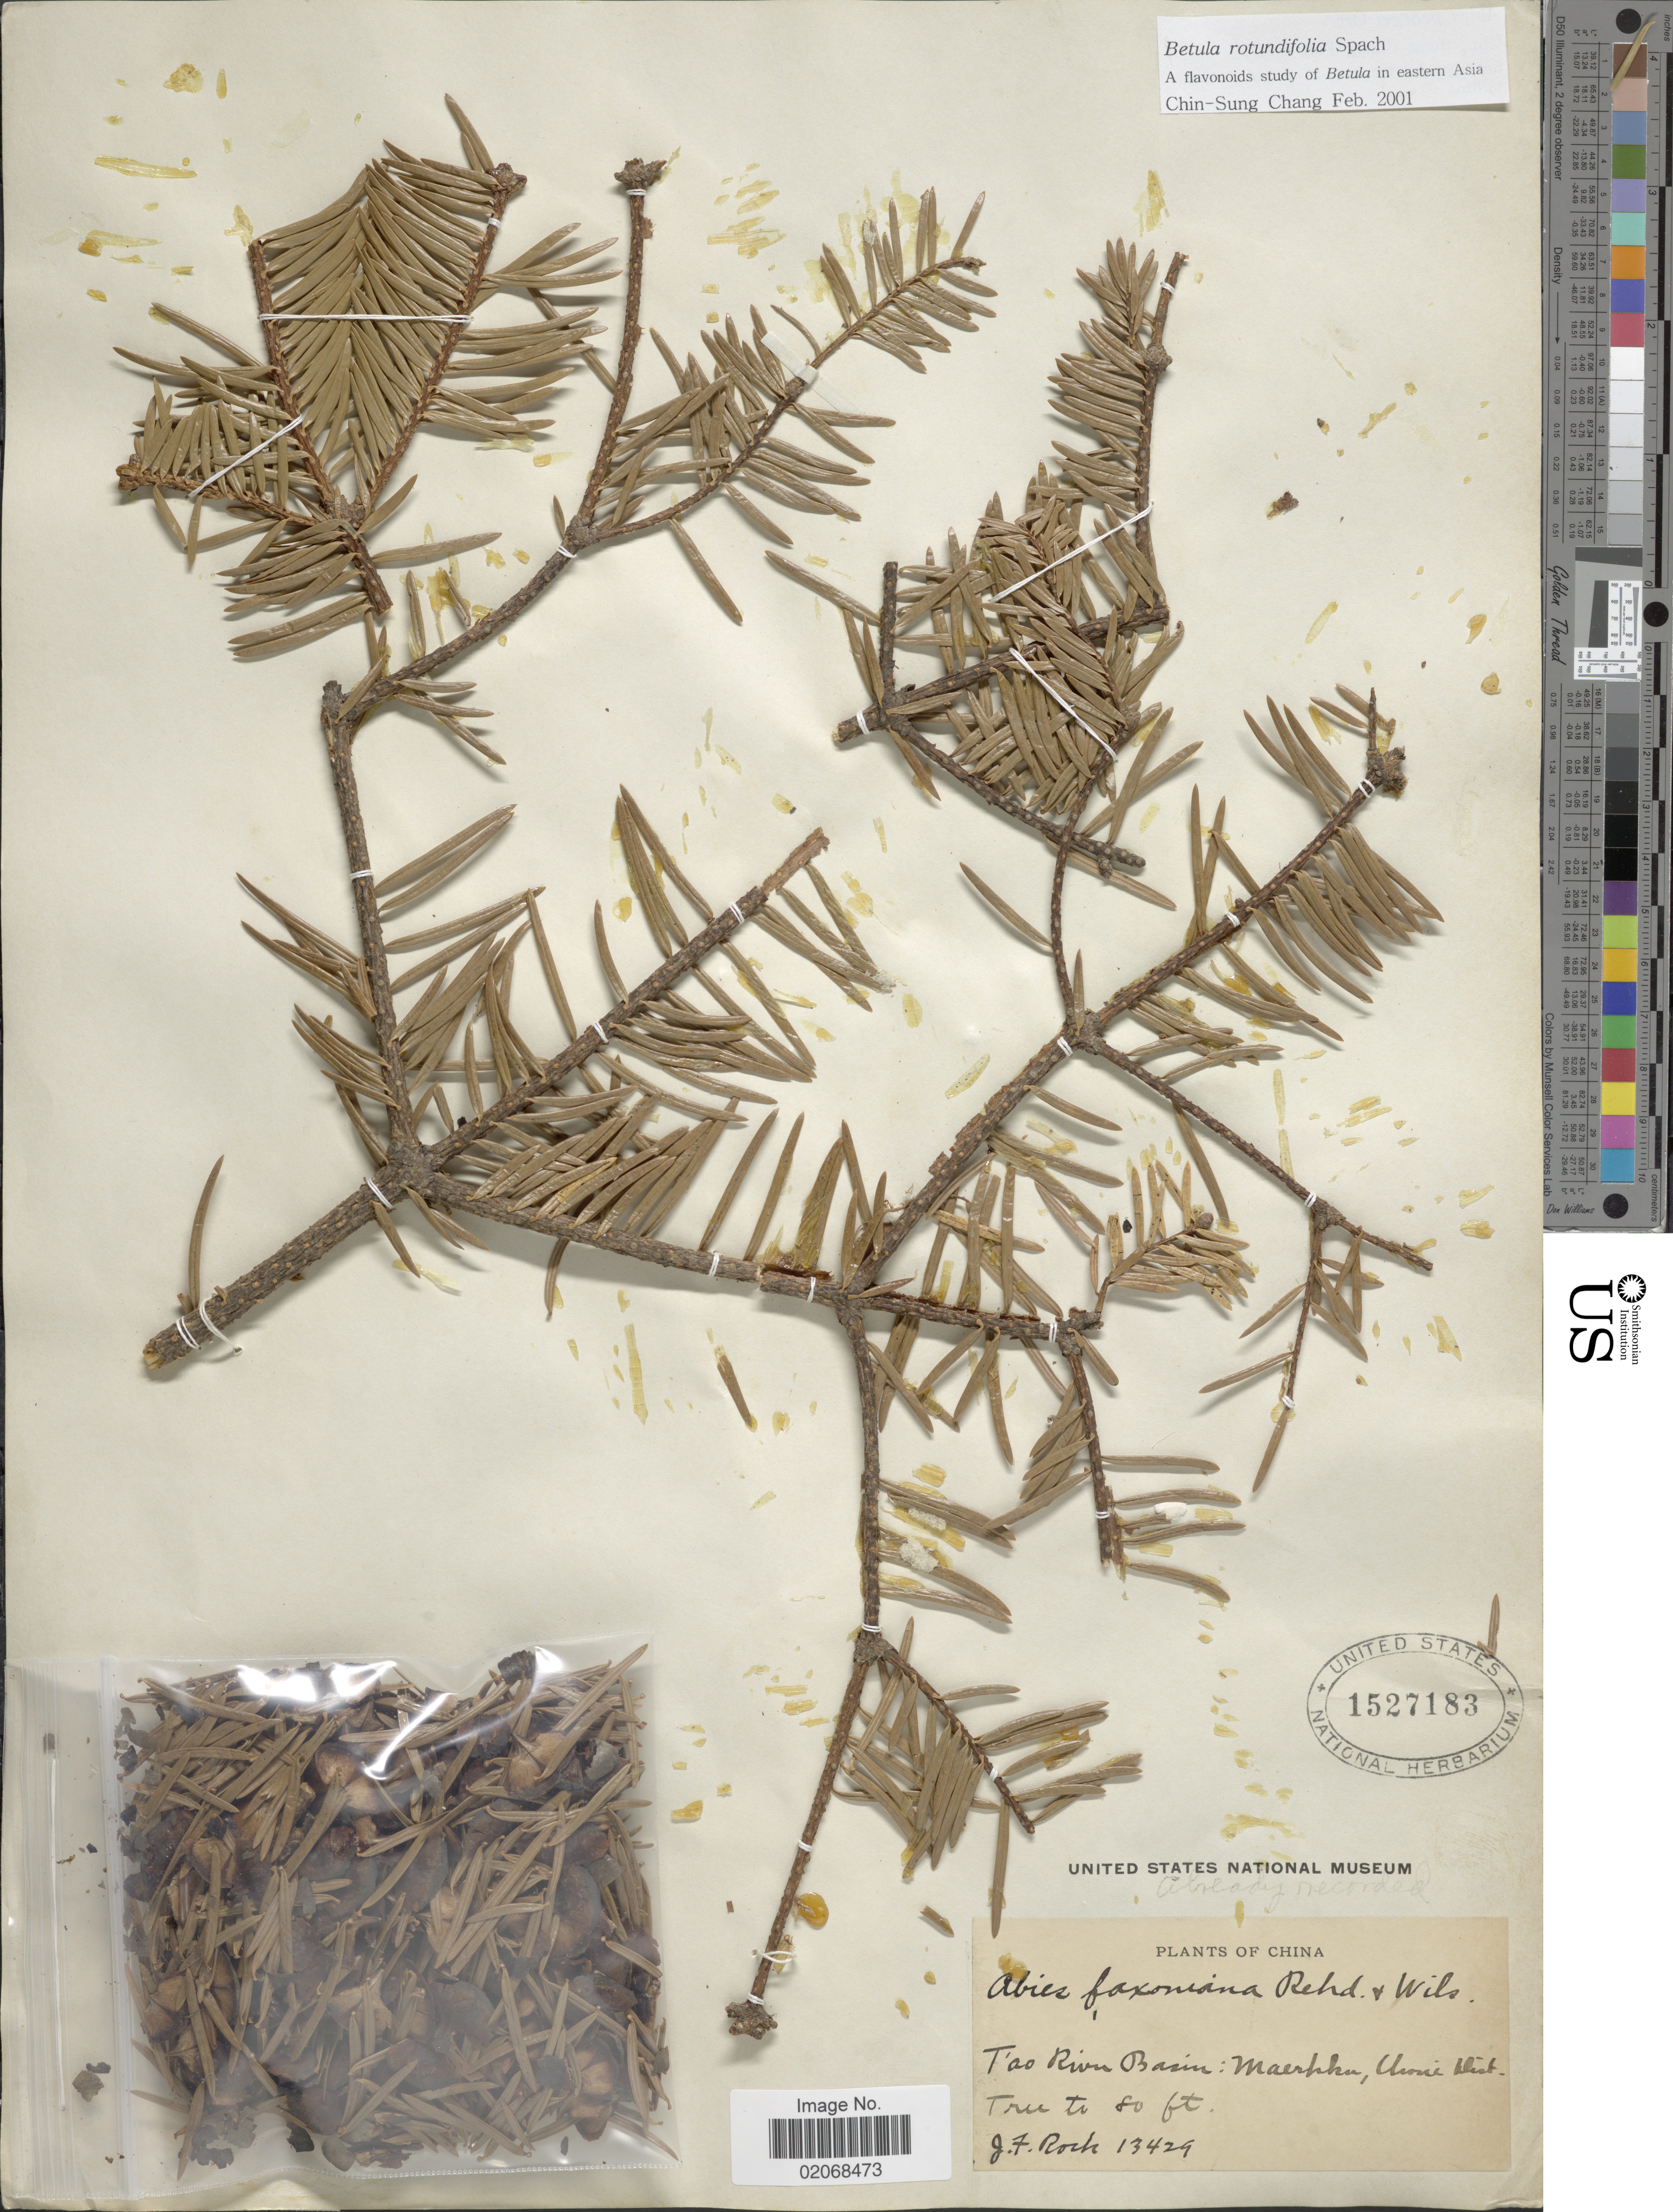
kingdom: Plantae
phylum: Tracheophyta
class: Pinopsida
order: Pinales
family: Pinaceae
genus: Abies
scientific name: Abies forrestii var. georgei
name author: (Orr) Farjon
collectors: J. Rock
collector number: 13429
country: China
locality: T'ao River Basin: Maerhku, Uroni Dist.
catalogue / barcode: US 1527183